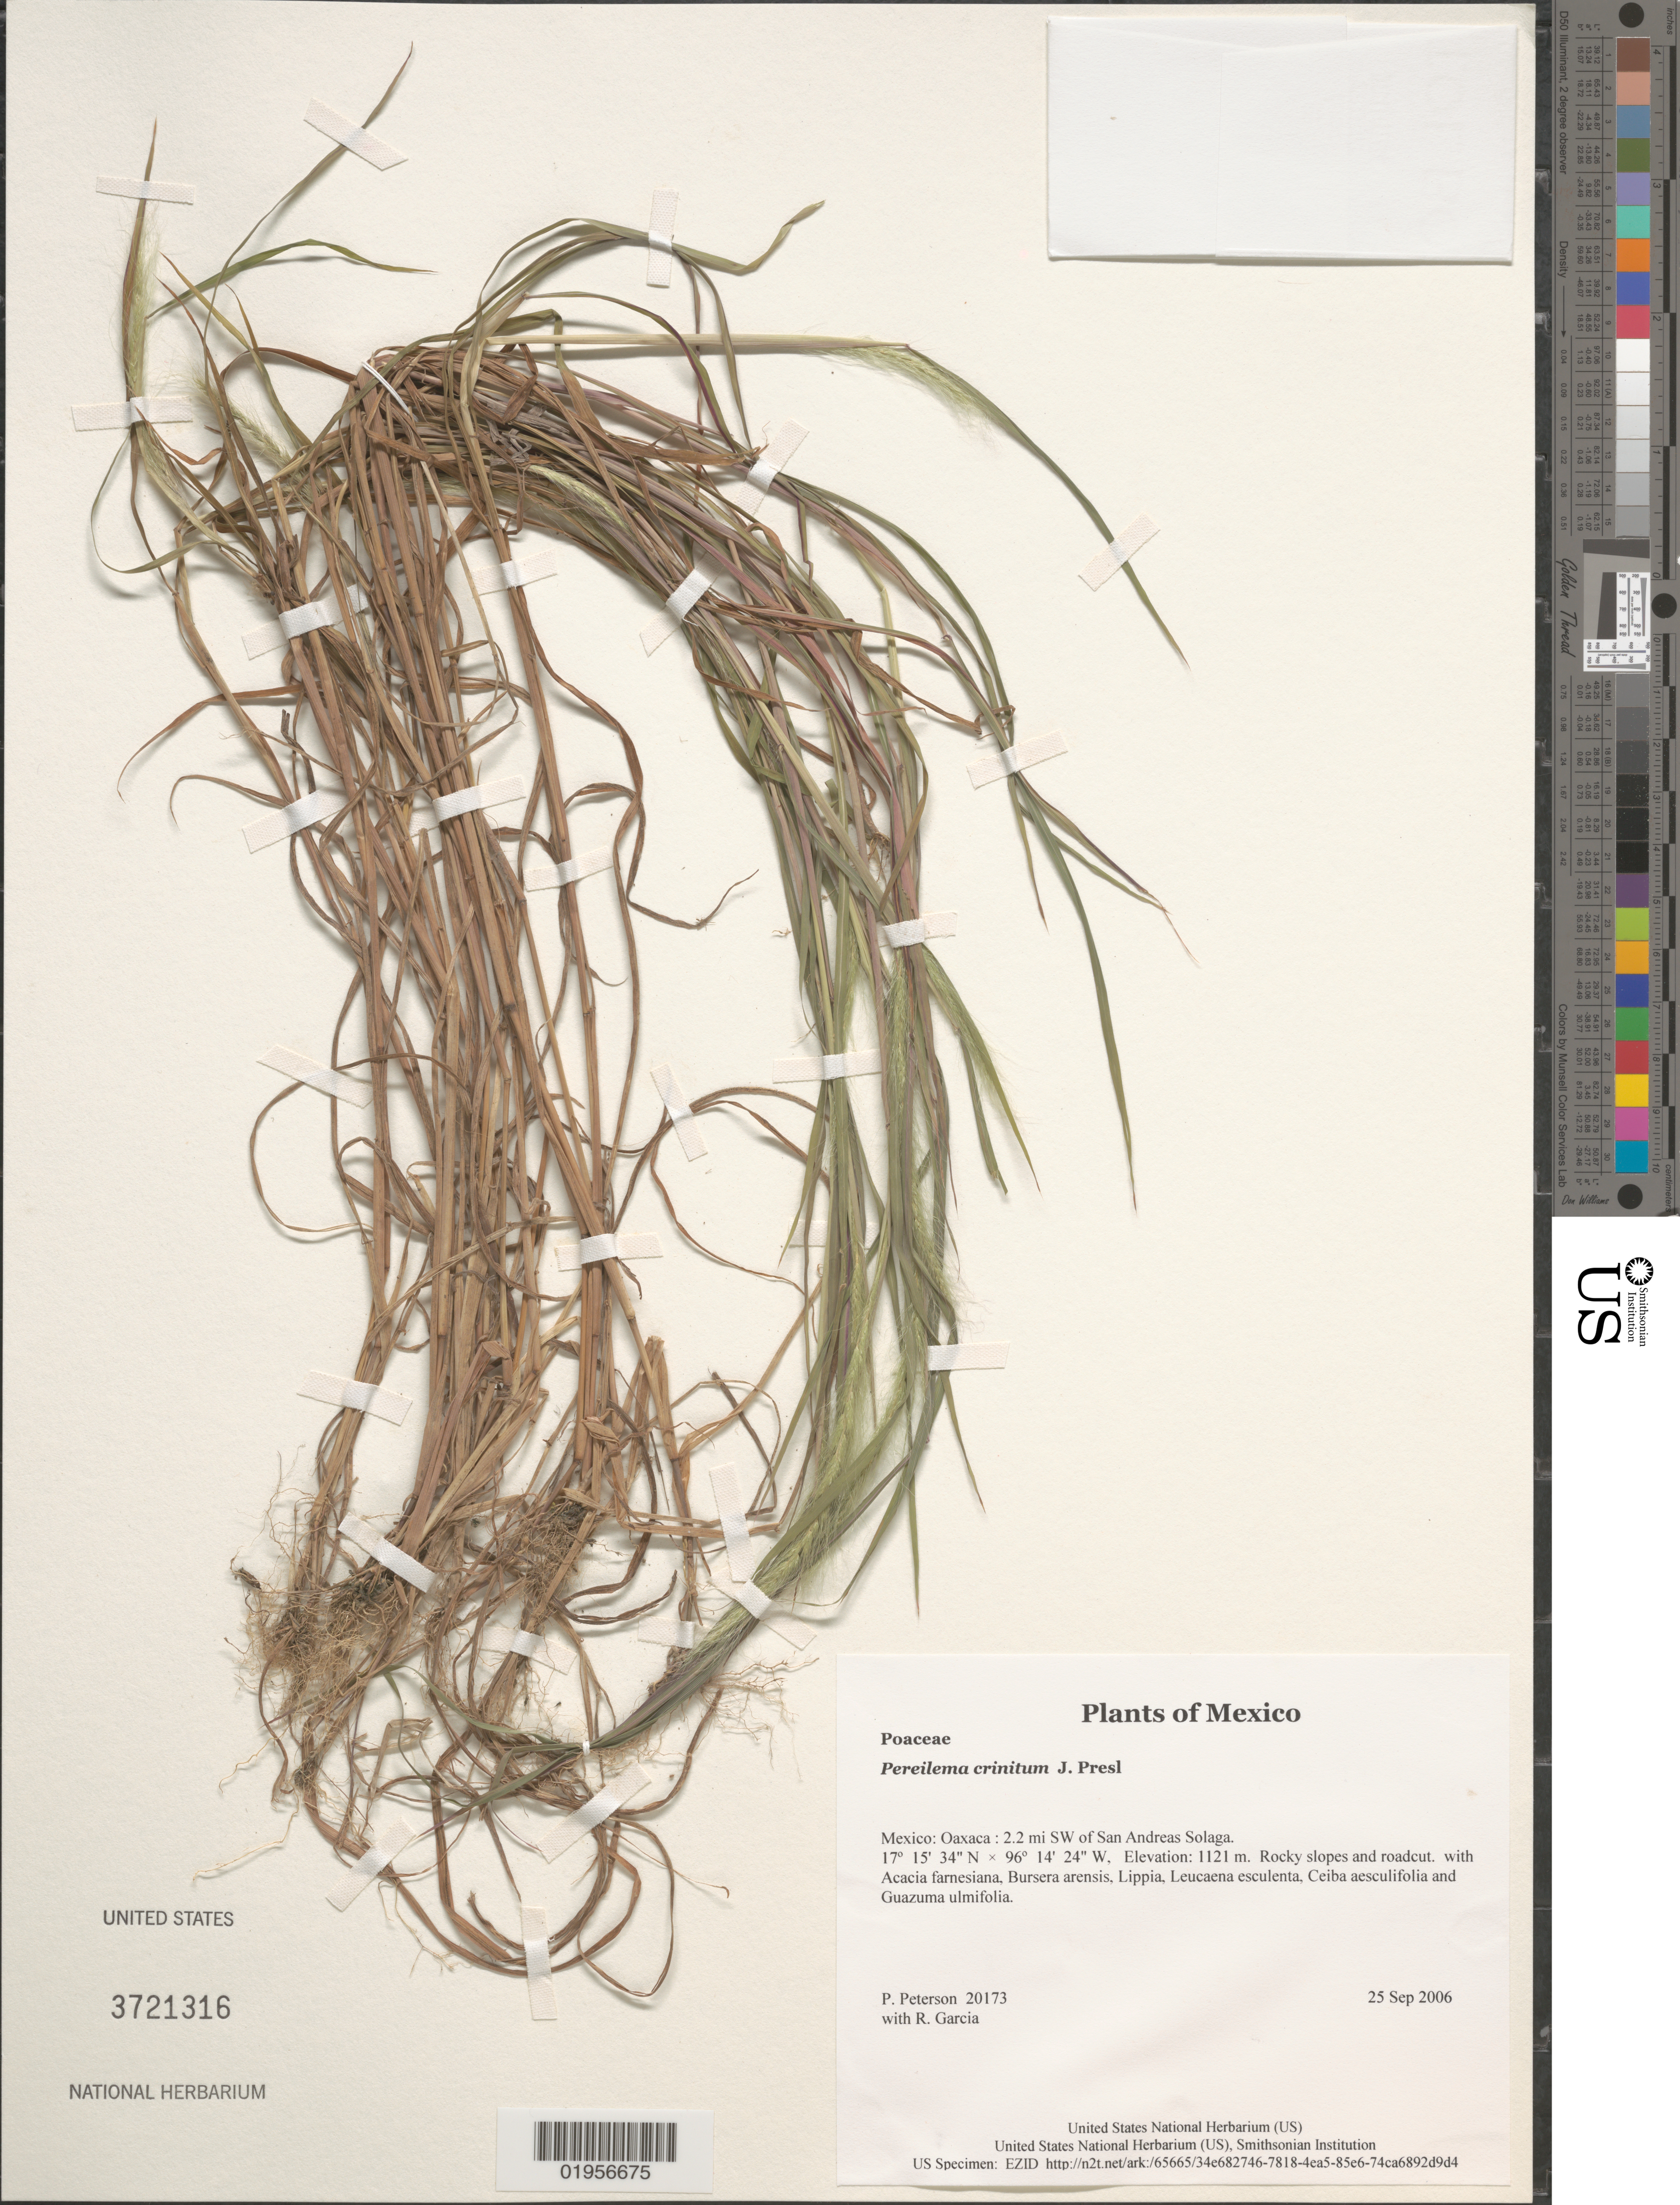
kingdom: Plantae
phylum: Tracheophyta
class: Liliopsida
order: Poales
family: Poaceae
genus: Pereilema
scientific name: Pereilema crinitum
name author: J. Presl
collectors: P. M. Peterson & R. Garcia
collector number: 20173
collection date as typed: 25 Sep 2006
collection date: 2006-09-25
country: Mexico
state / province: Oaxaca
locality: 2.2 mi SW of San Andreas Solaga.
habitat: Rocky slopes and roadcut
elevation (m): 1121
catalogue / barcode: US 3721316